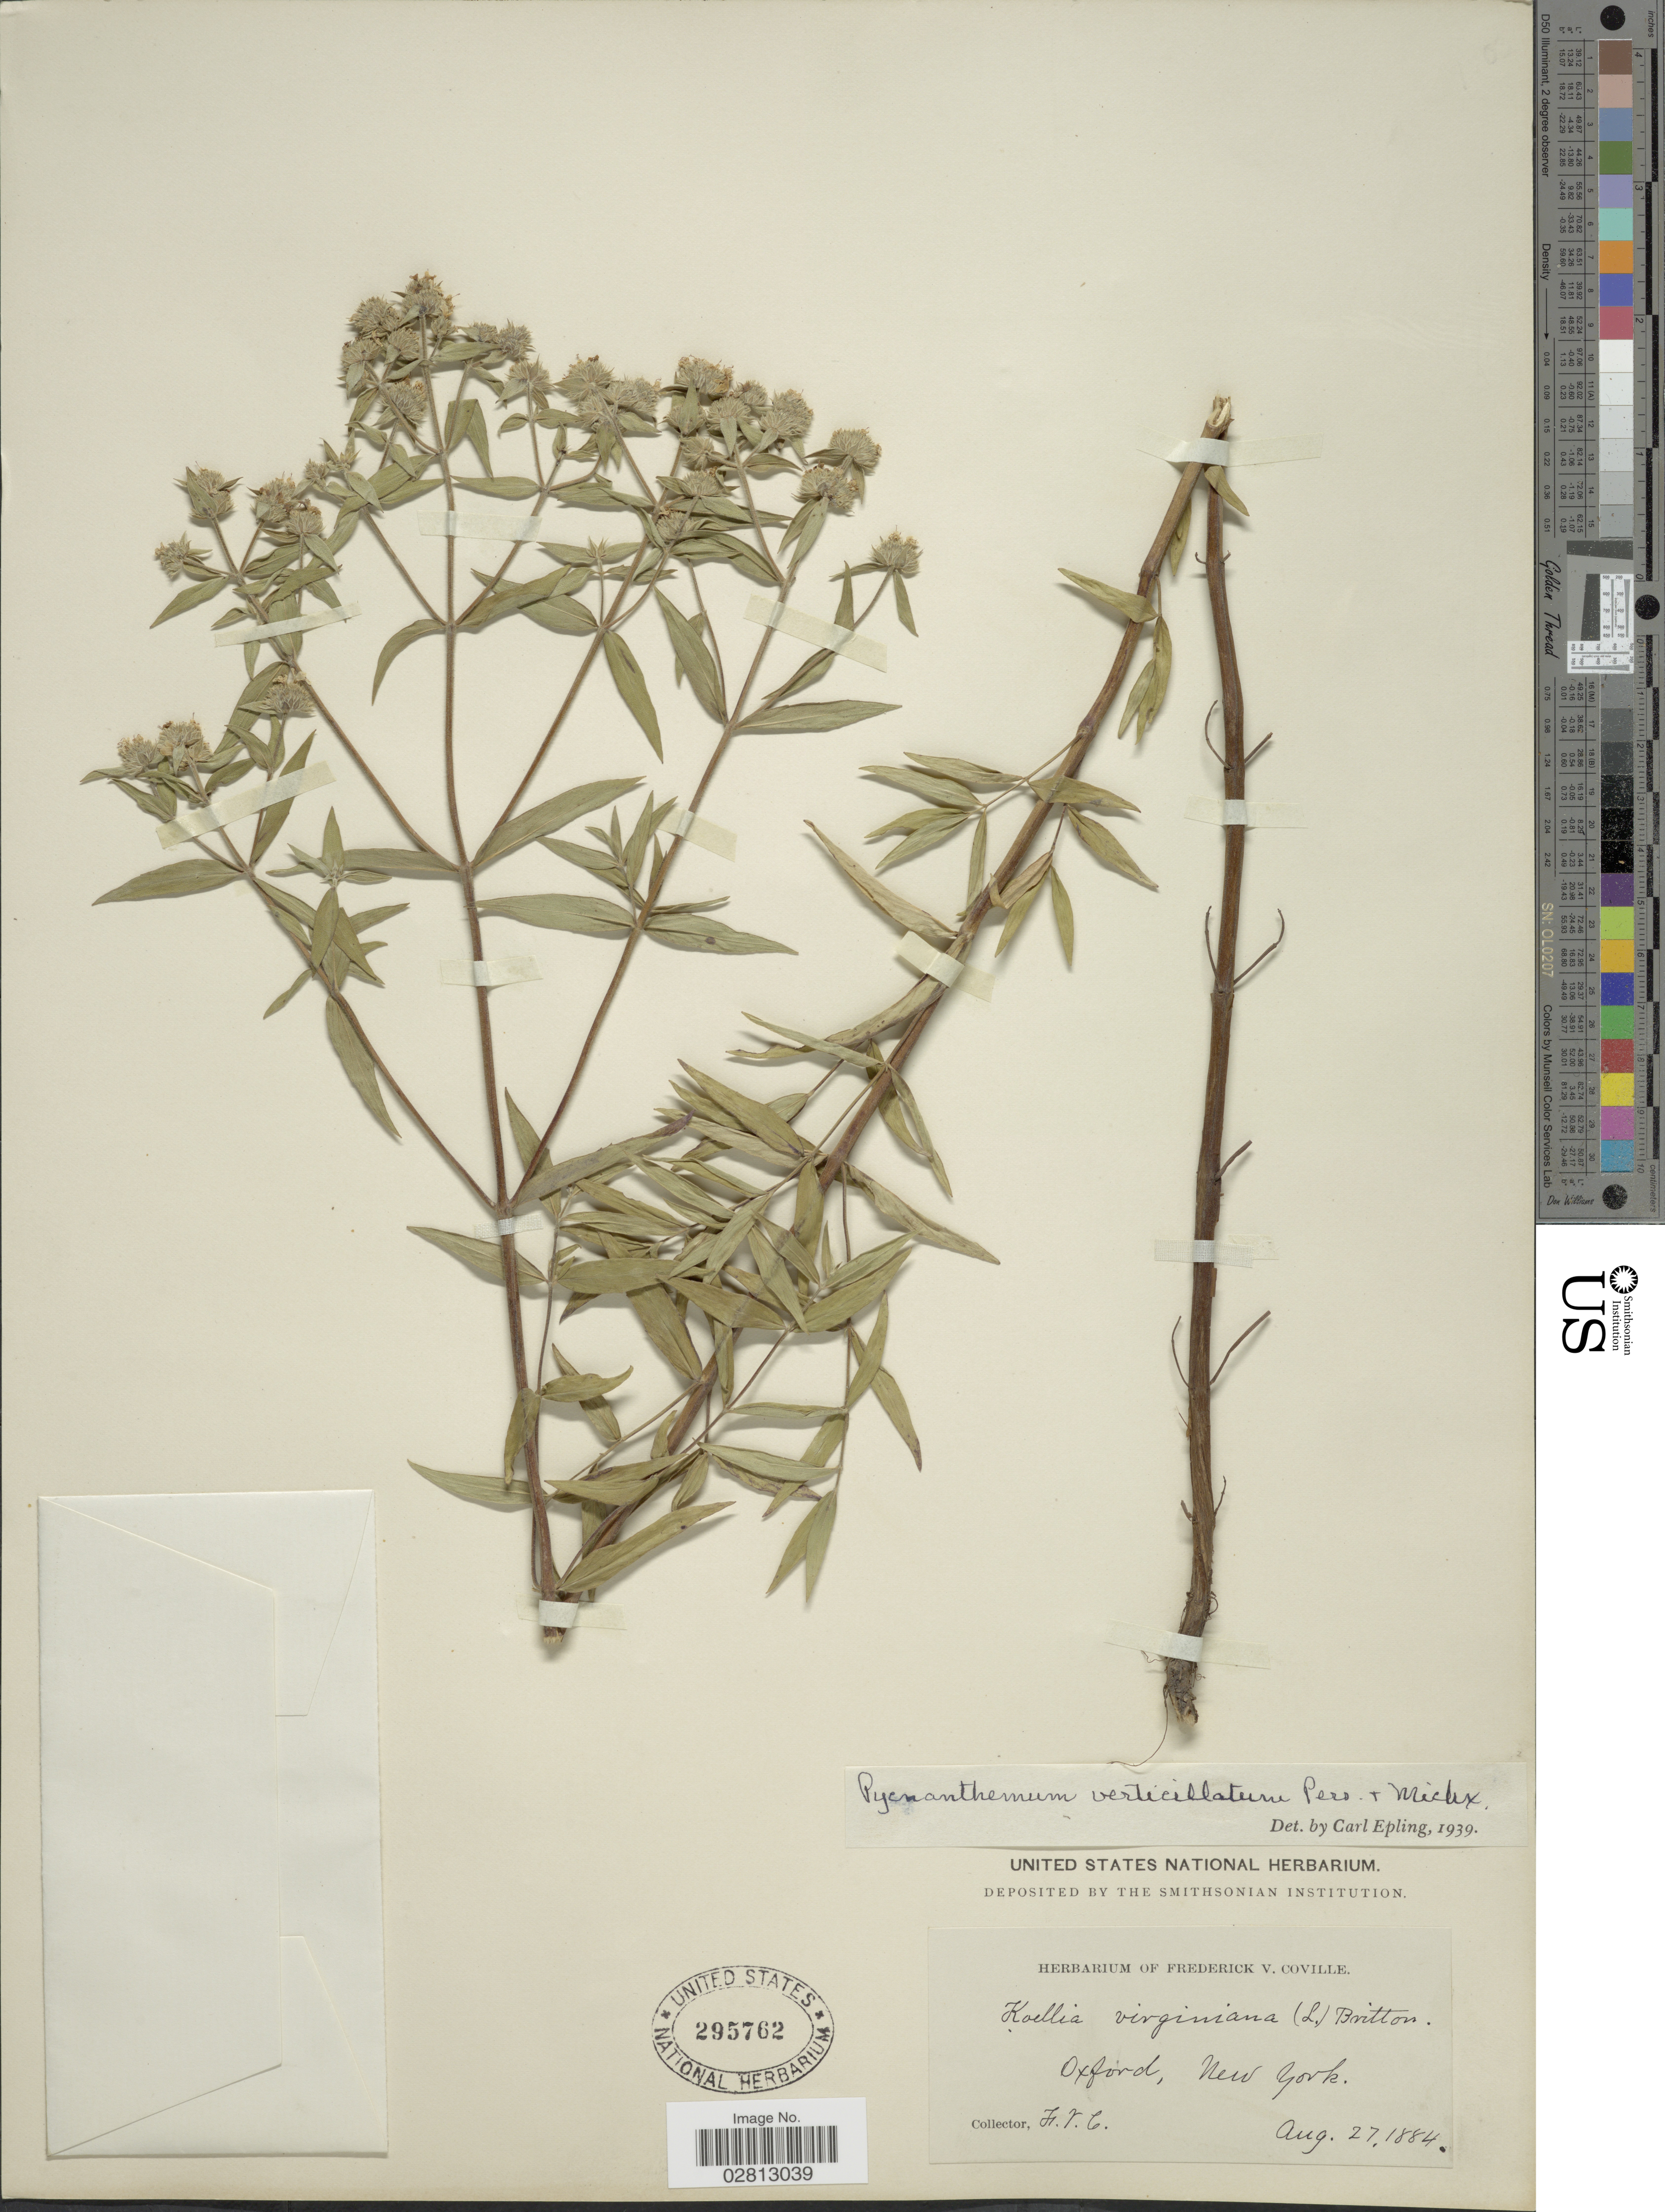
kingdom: Plantae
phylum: Tracheophyta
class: Magnoliopsida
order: Lamiales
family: Lamiaceae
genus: Pycnanthemum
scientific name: Pycnanthemum verticillatum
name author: (Michx.) Pers.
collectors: F. V. Coville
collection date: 1884-08-27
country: United States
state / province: New York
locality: Oxford.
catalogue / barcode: US 295762